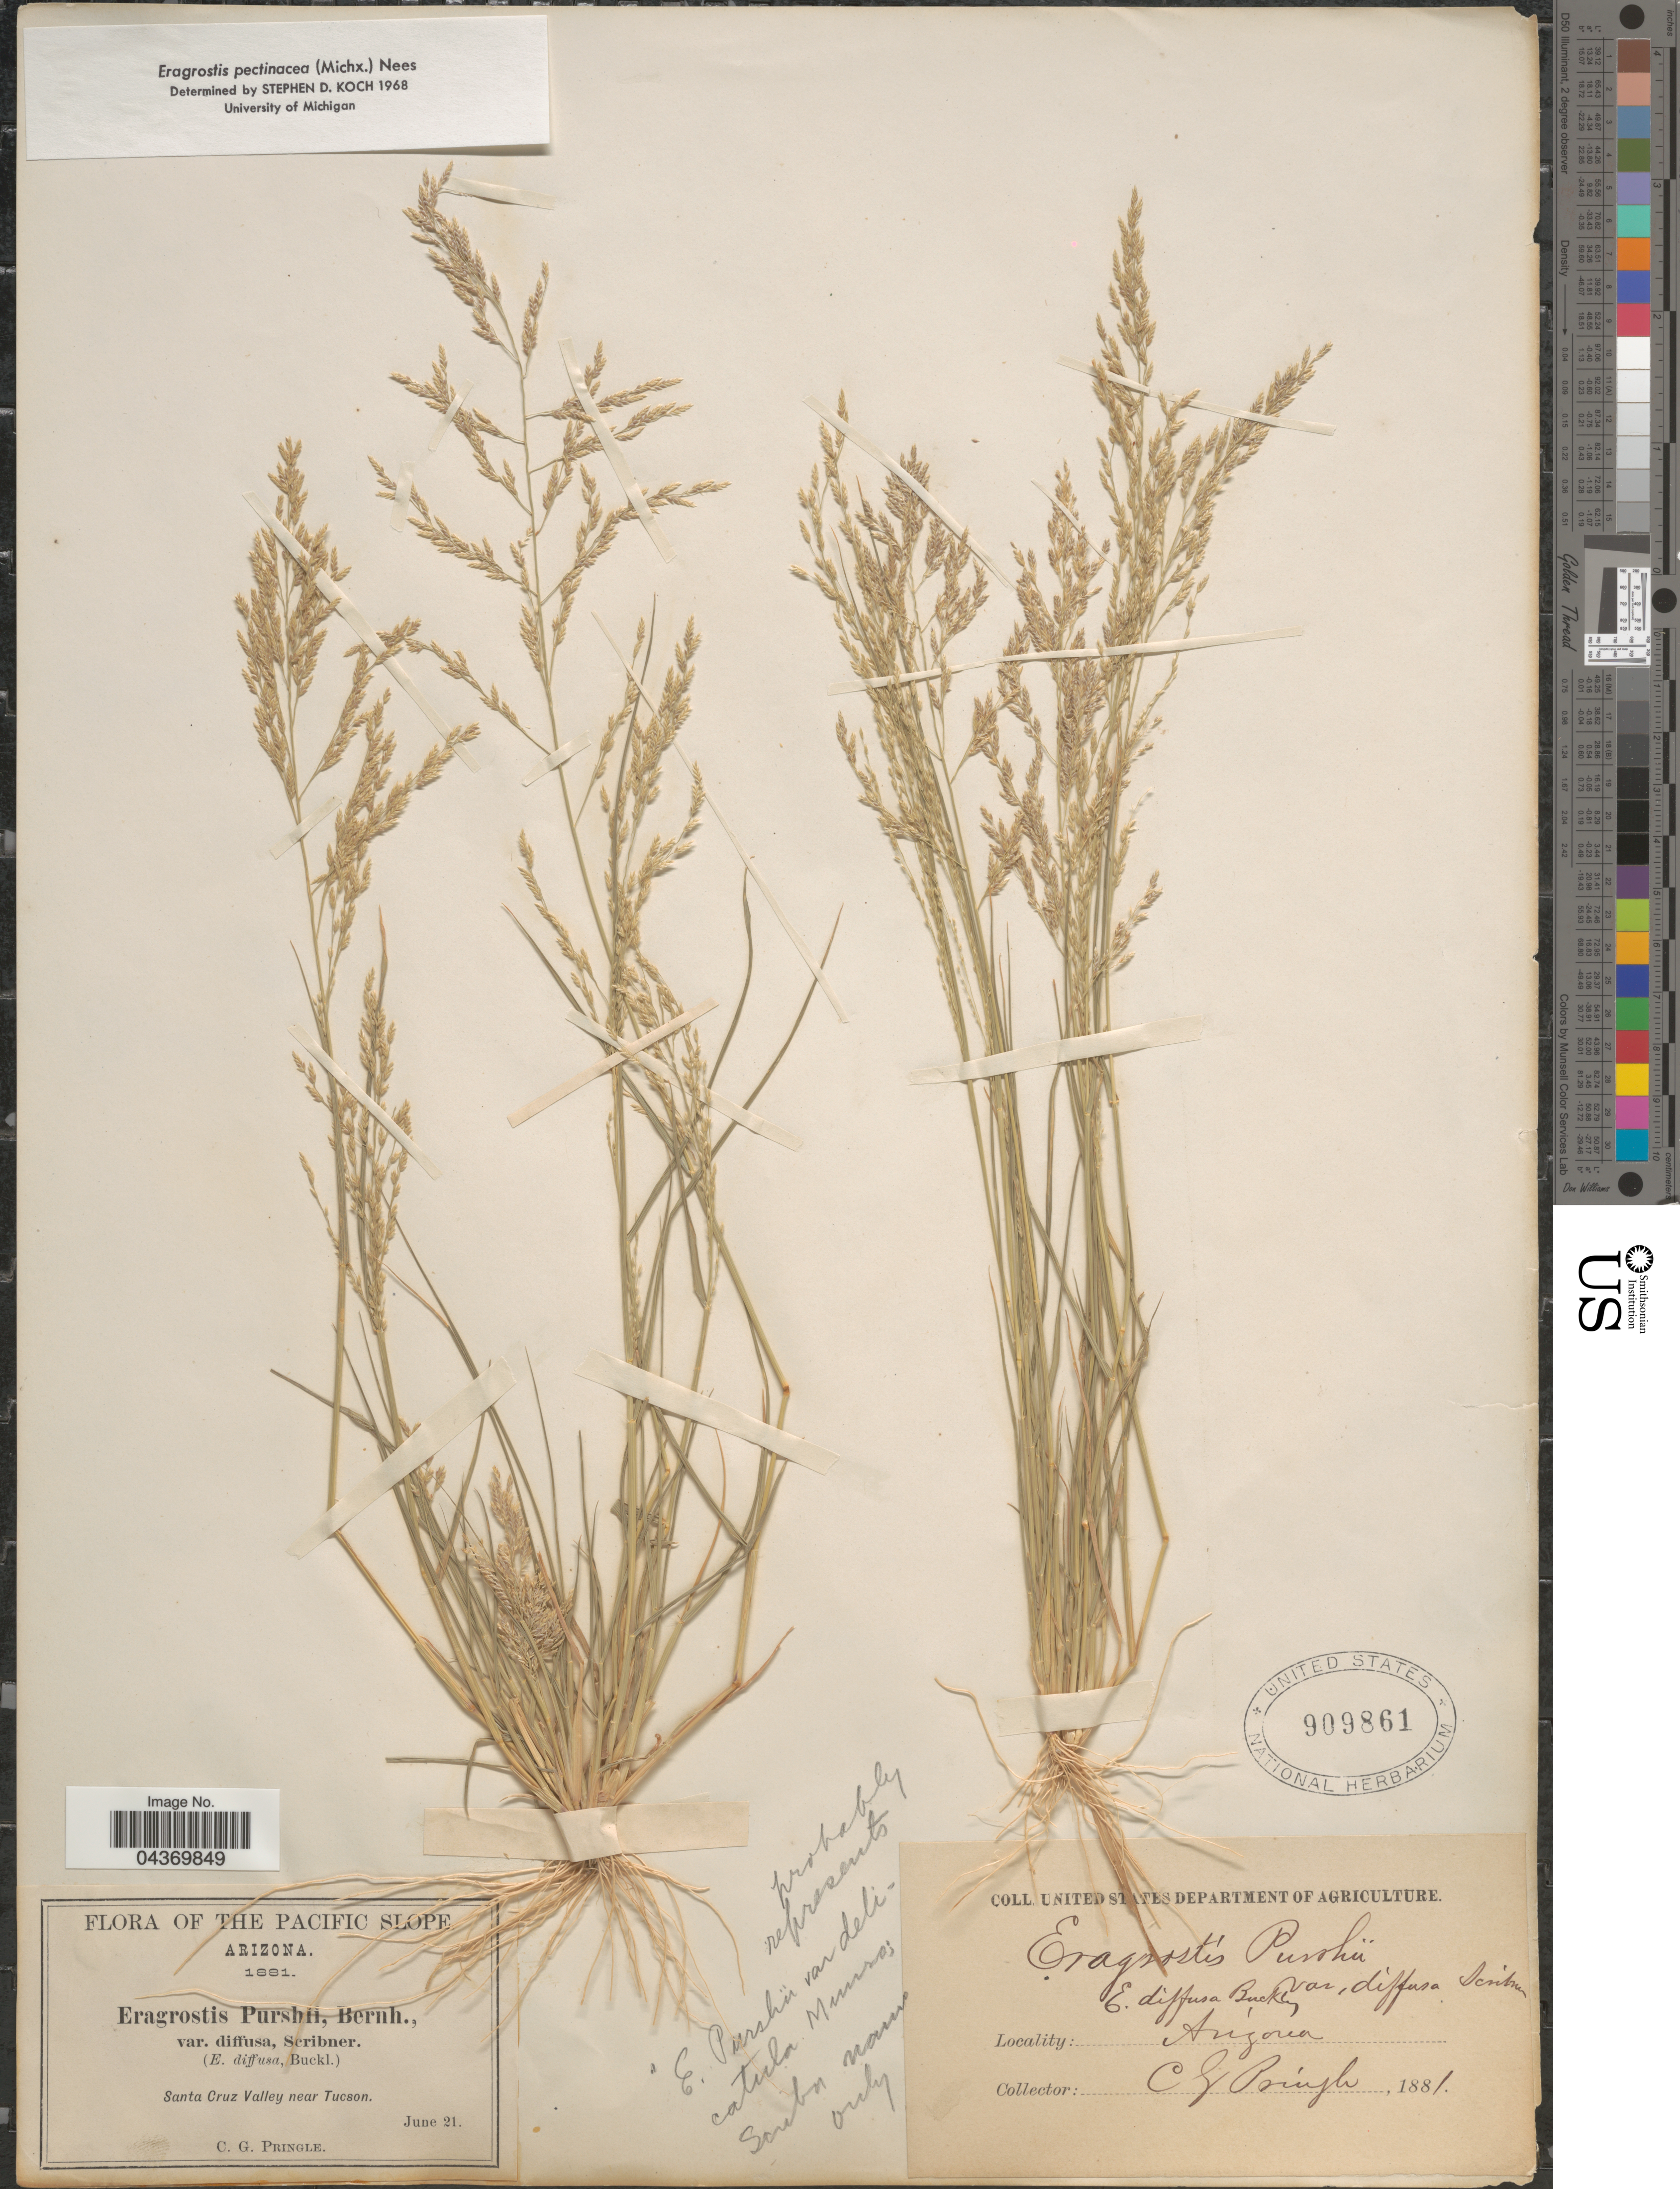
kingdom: Plantae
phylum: Tracheophyta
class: Liliopsida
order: Poales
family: Poaceae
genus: Eragrostis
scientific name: Eragrostis pectinacea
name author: (Michx.) Nees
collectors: C. G. Pringle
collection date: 1881-06-21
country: United States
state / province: Arizona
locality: The Pacific Slope. Santa Cruz Valley near Tucson.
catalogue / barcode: US 909861